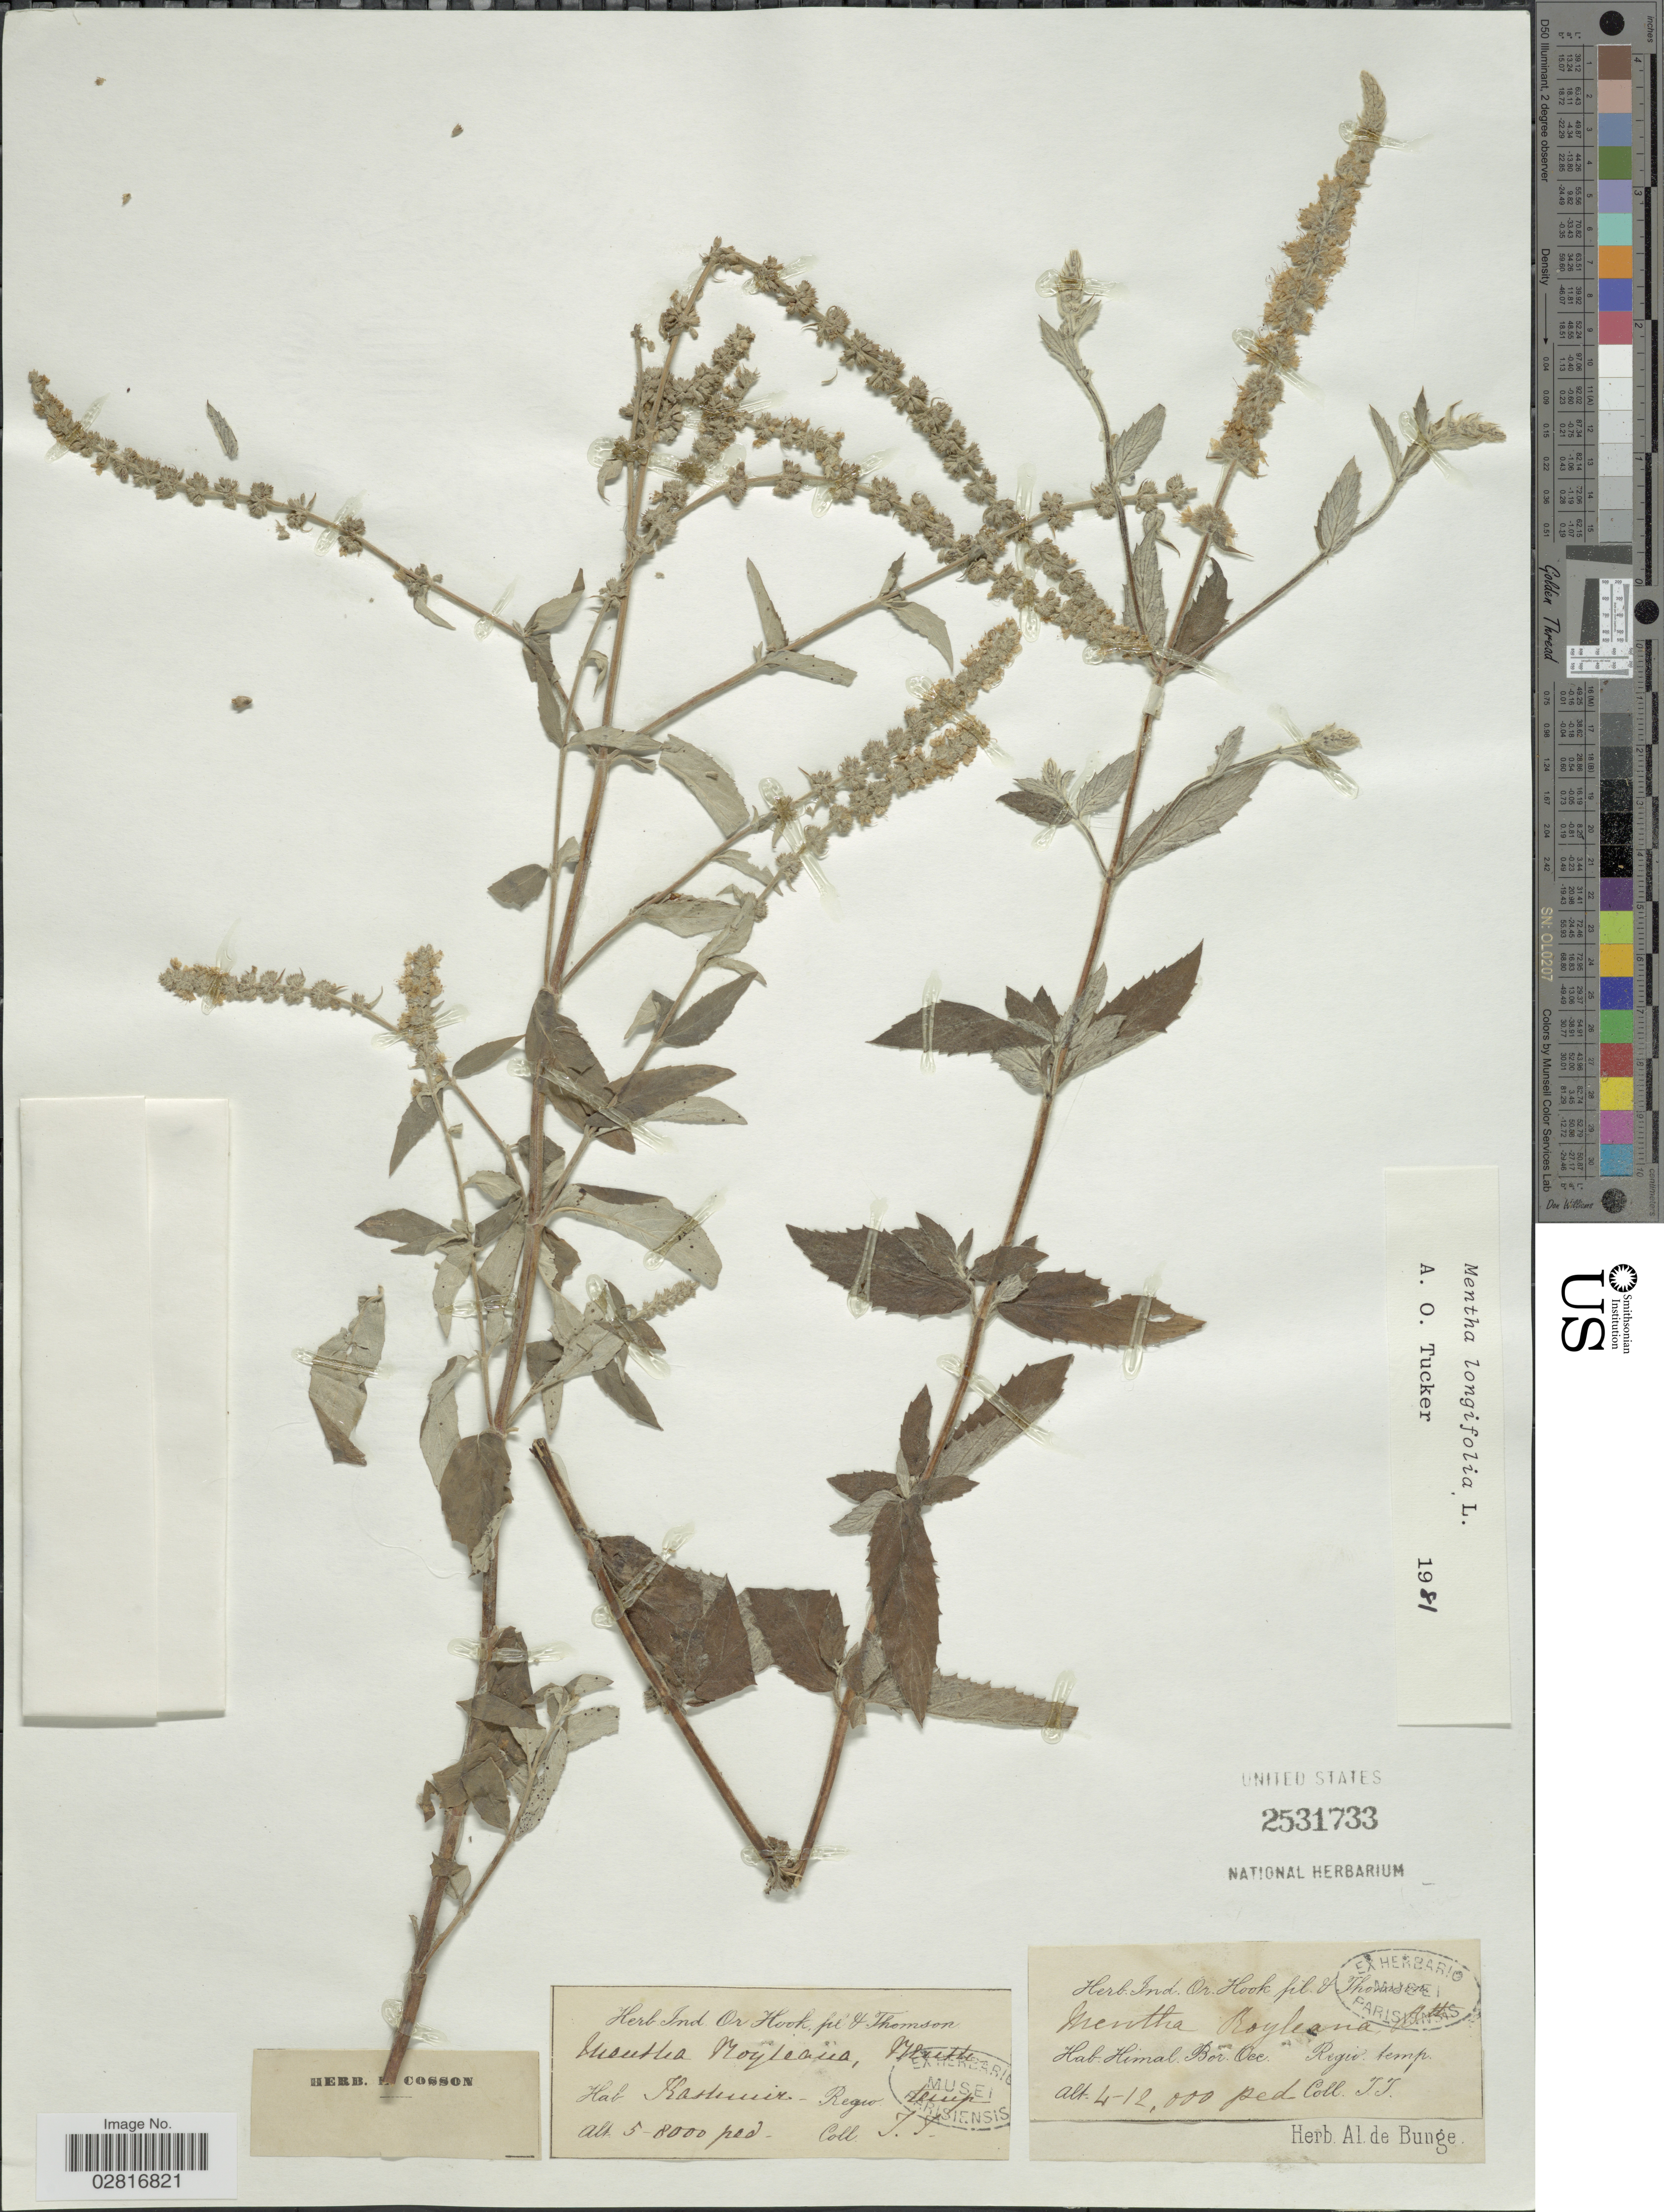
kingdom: Plantae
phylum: Tracheophyta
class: Magnoliopsida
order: Lamiales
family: Lamiaceae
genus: Mentha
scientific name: Mentha longifolia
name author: (L.) L.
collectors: T. Thomson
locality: Himal. Bor. Occ. Regio temp.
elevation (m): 1219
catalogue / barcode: US 2531733